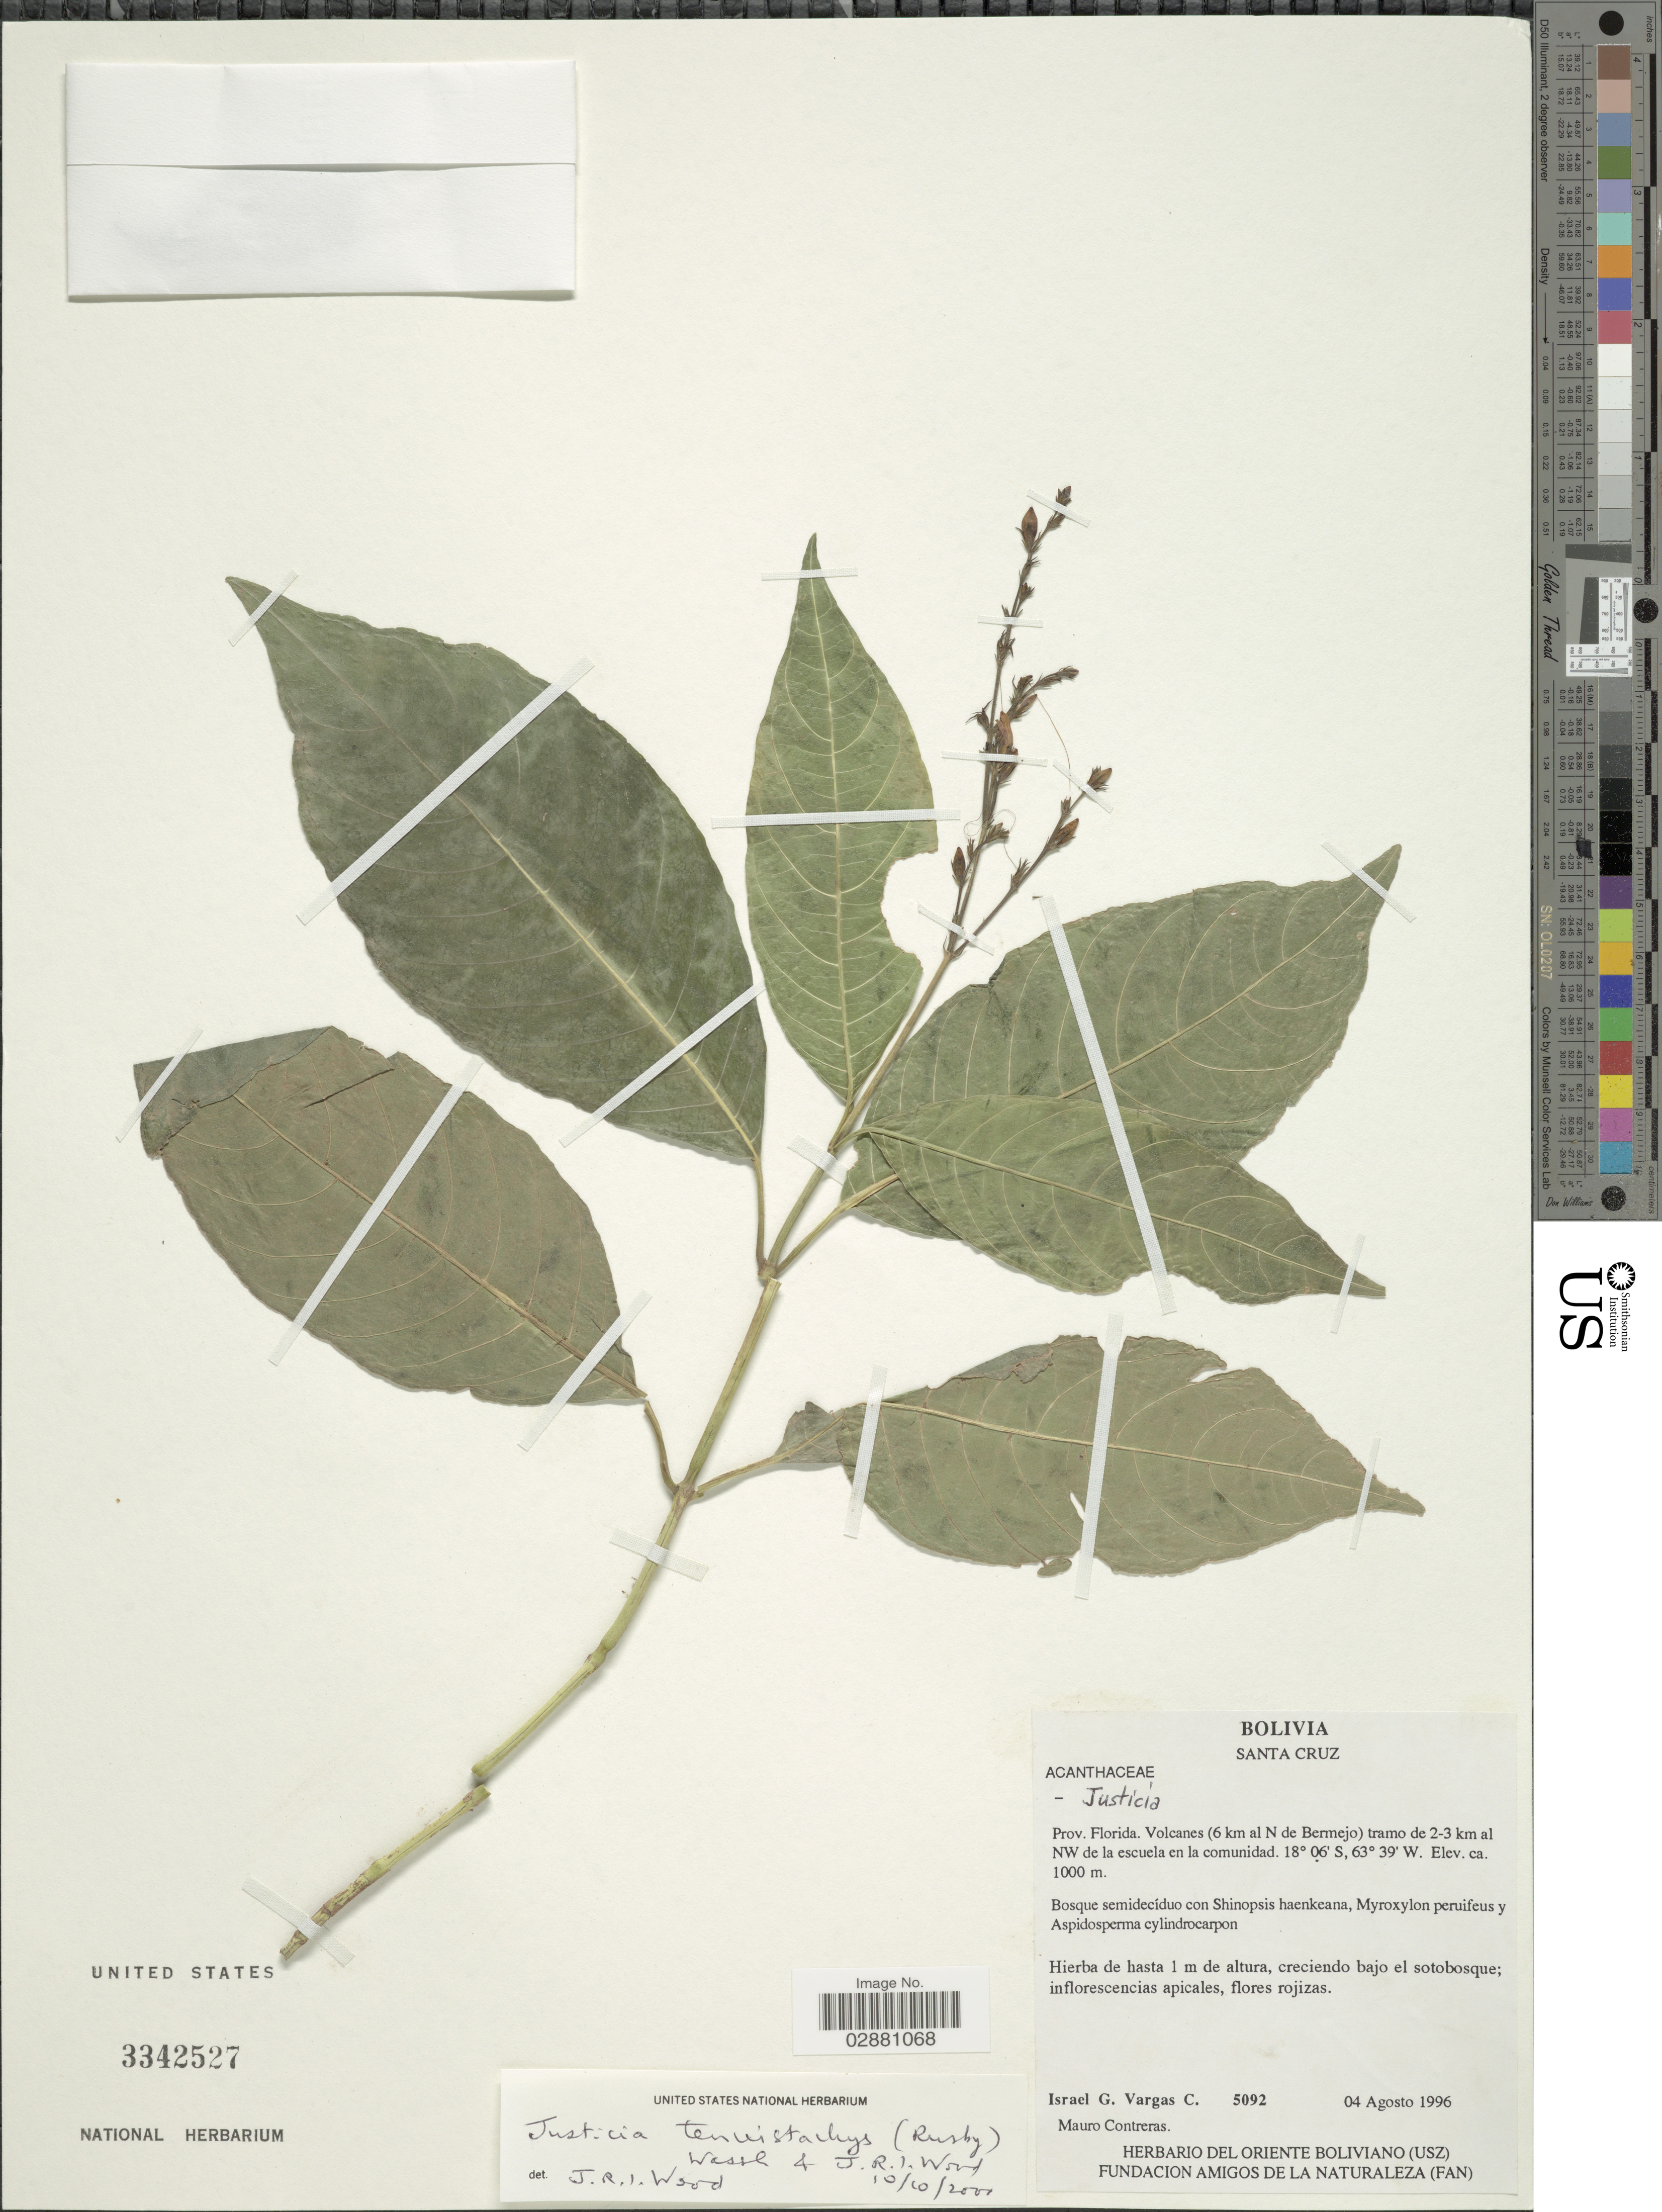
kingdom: Plantae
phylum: Tracheophyta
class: Magnoliopsida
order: Lamiales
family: Acanthaceae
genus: Justicia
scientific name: Justicia tenuistachys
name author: (Rusby) Wassh. & J.R.I. Wood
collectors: I. G. Vargas C. & Contreras, M.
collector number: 5092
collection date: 1996-08-04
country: Bolivia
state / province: Santa Cruz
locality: Prov. Florida. Volcanes (6 km al N de Bermejo) tramo de 2-3 km al NW de la escuela en la comunidad.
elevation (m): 1000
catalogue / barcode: US 3342527